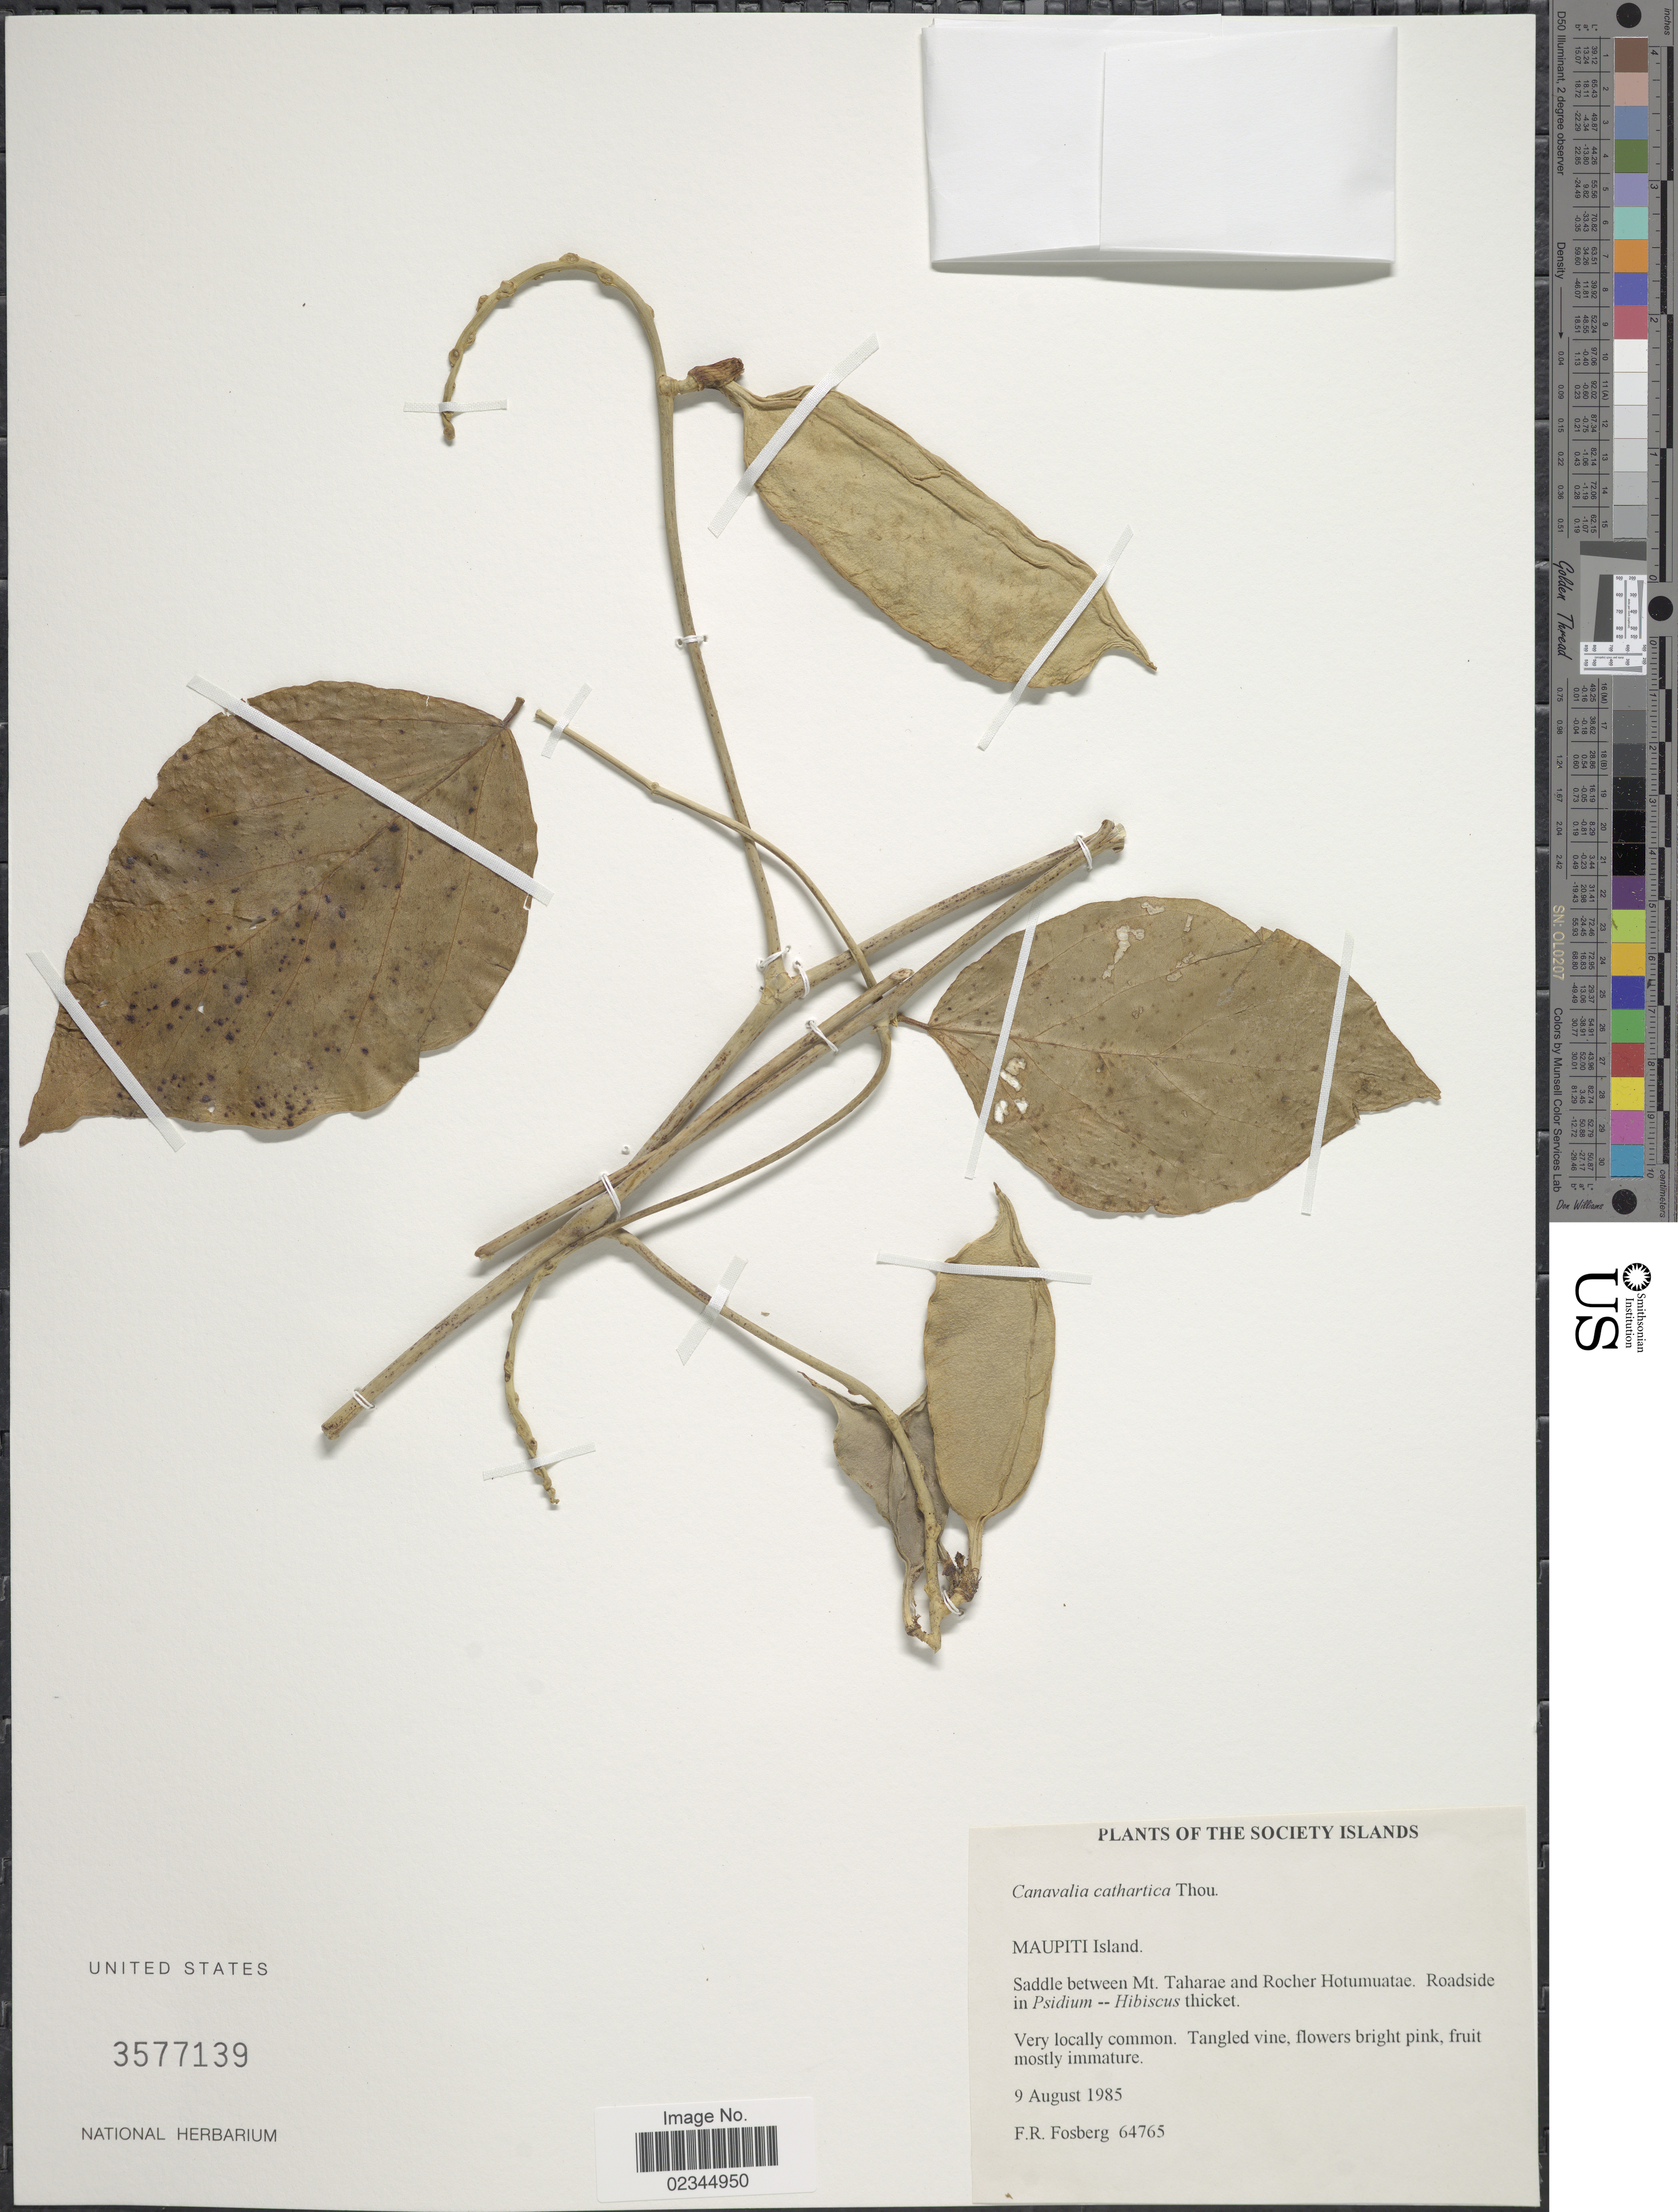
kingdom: Plantae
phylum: Tracheophyta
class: Magnoliopsida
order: Fabales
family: Fabaceae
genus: Canavalia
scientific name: Canavalia cathartica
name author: Thouars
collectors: F. R. Fosberg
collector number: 64765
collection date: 1985-08-09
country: French Polynesia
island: Maupiti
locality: The Society Islands, Maupiti Island, saddle between Mt. Taharae and Rocher Hotummuatae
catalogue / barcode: US 3577139